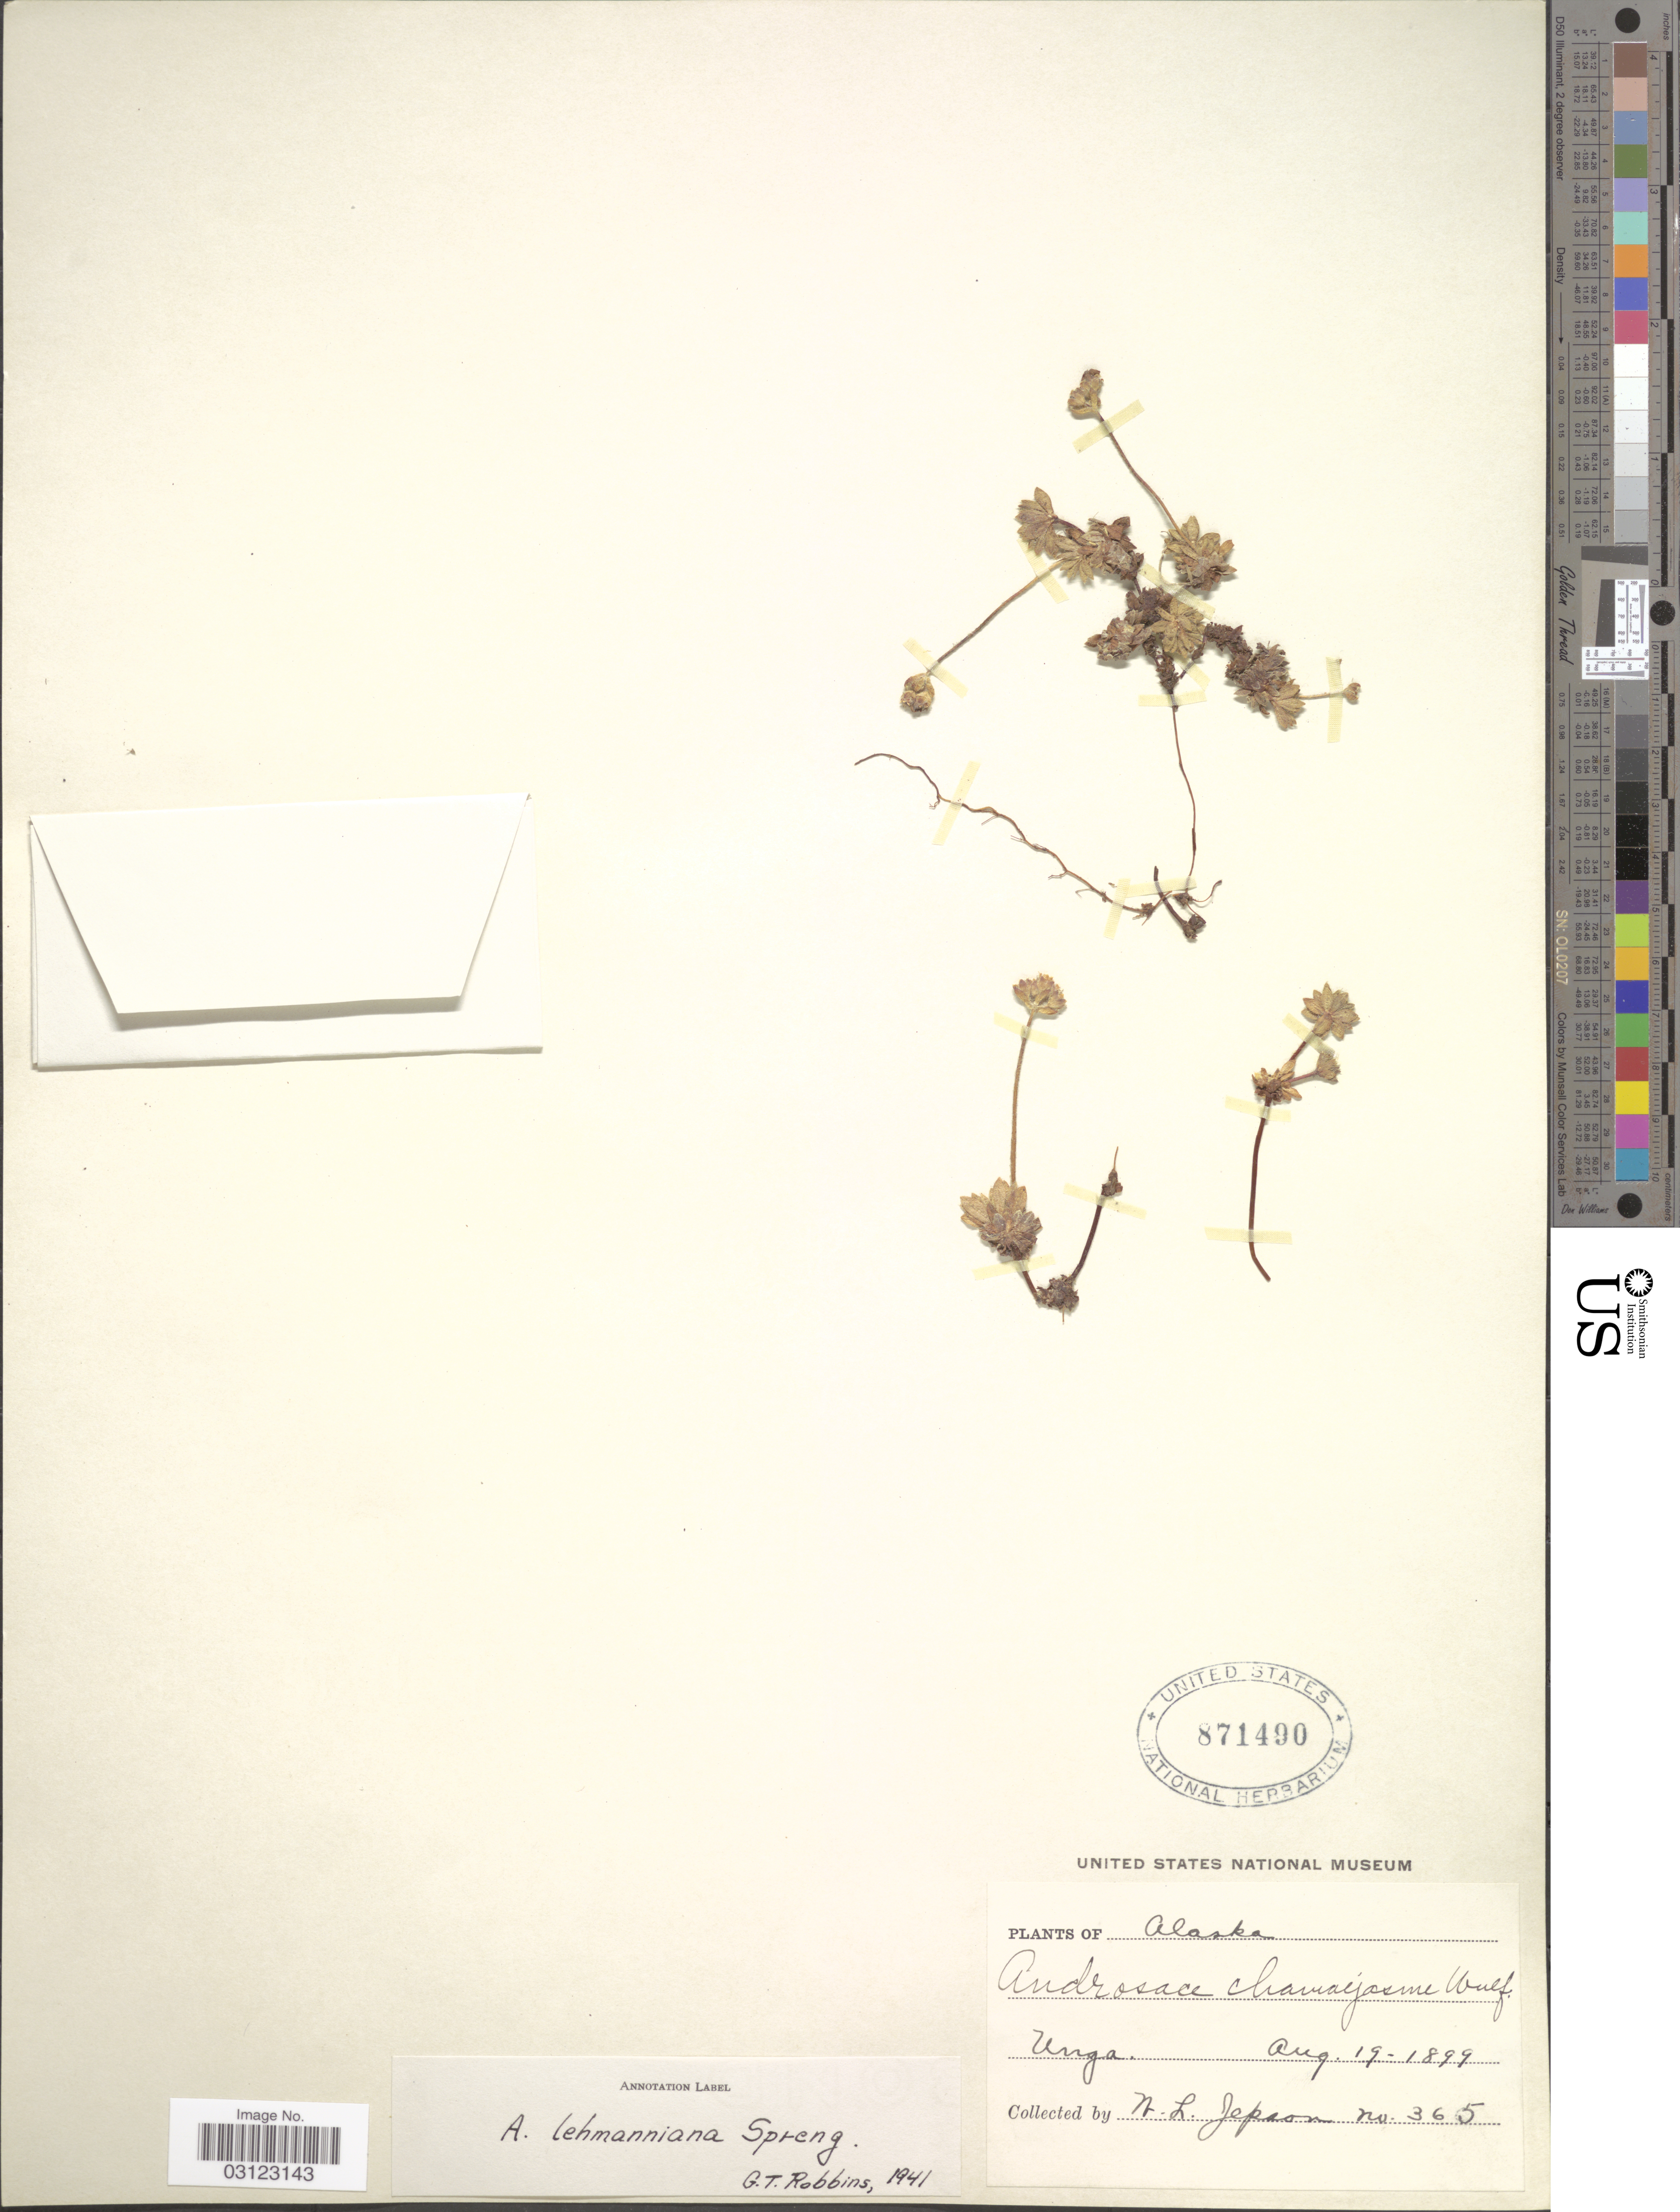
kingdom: Plantae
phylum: Tracheophyta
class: Magnoliopsida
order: Ericales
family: Primulaceae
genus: Androsace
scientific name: Androsace lehmanniana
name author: Spreng.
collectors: W. L. Jepson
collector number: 365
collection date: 1899-08-19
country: United States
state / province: Alaska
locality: Unga.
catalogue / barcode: US 871490